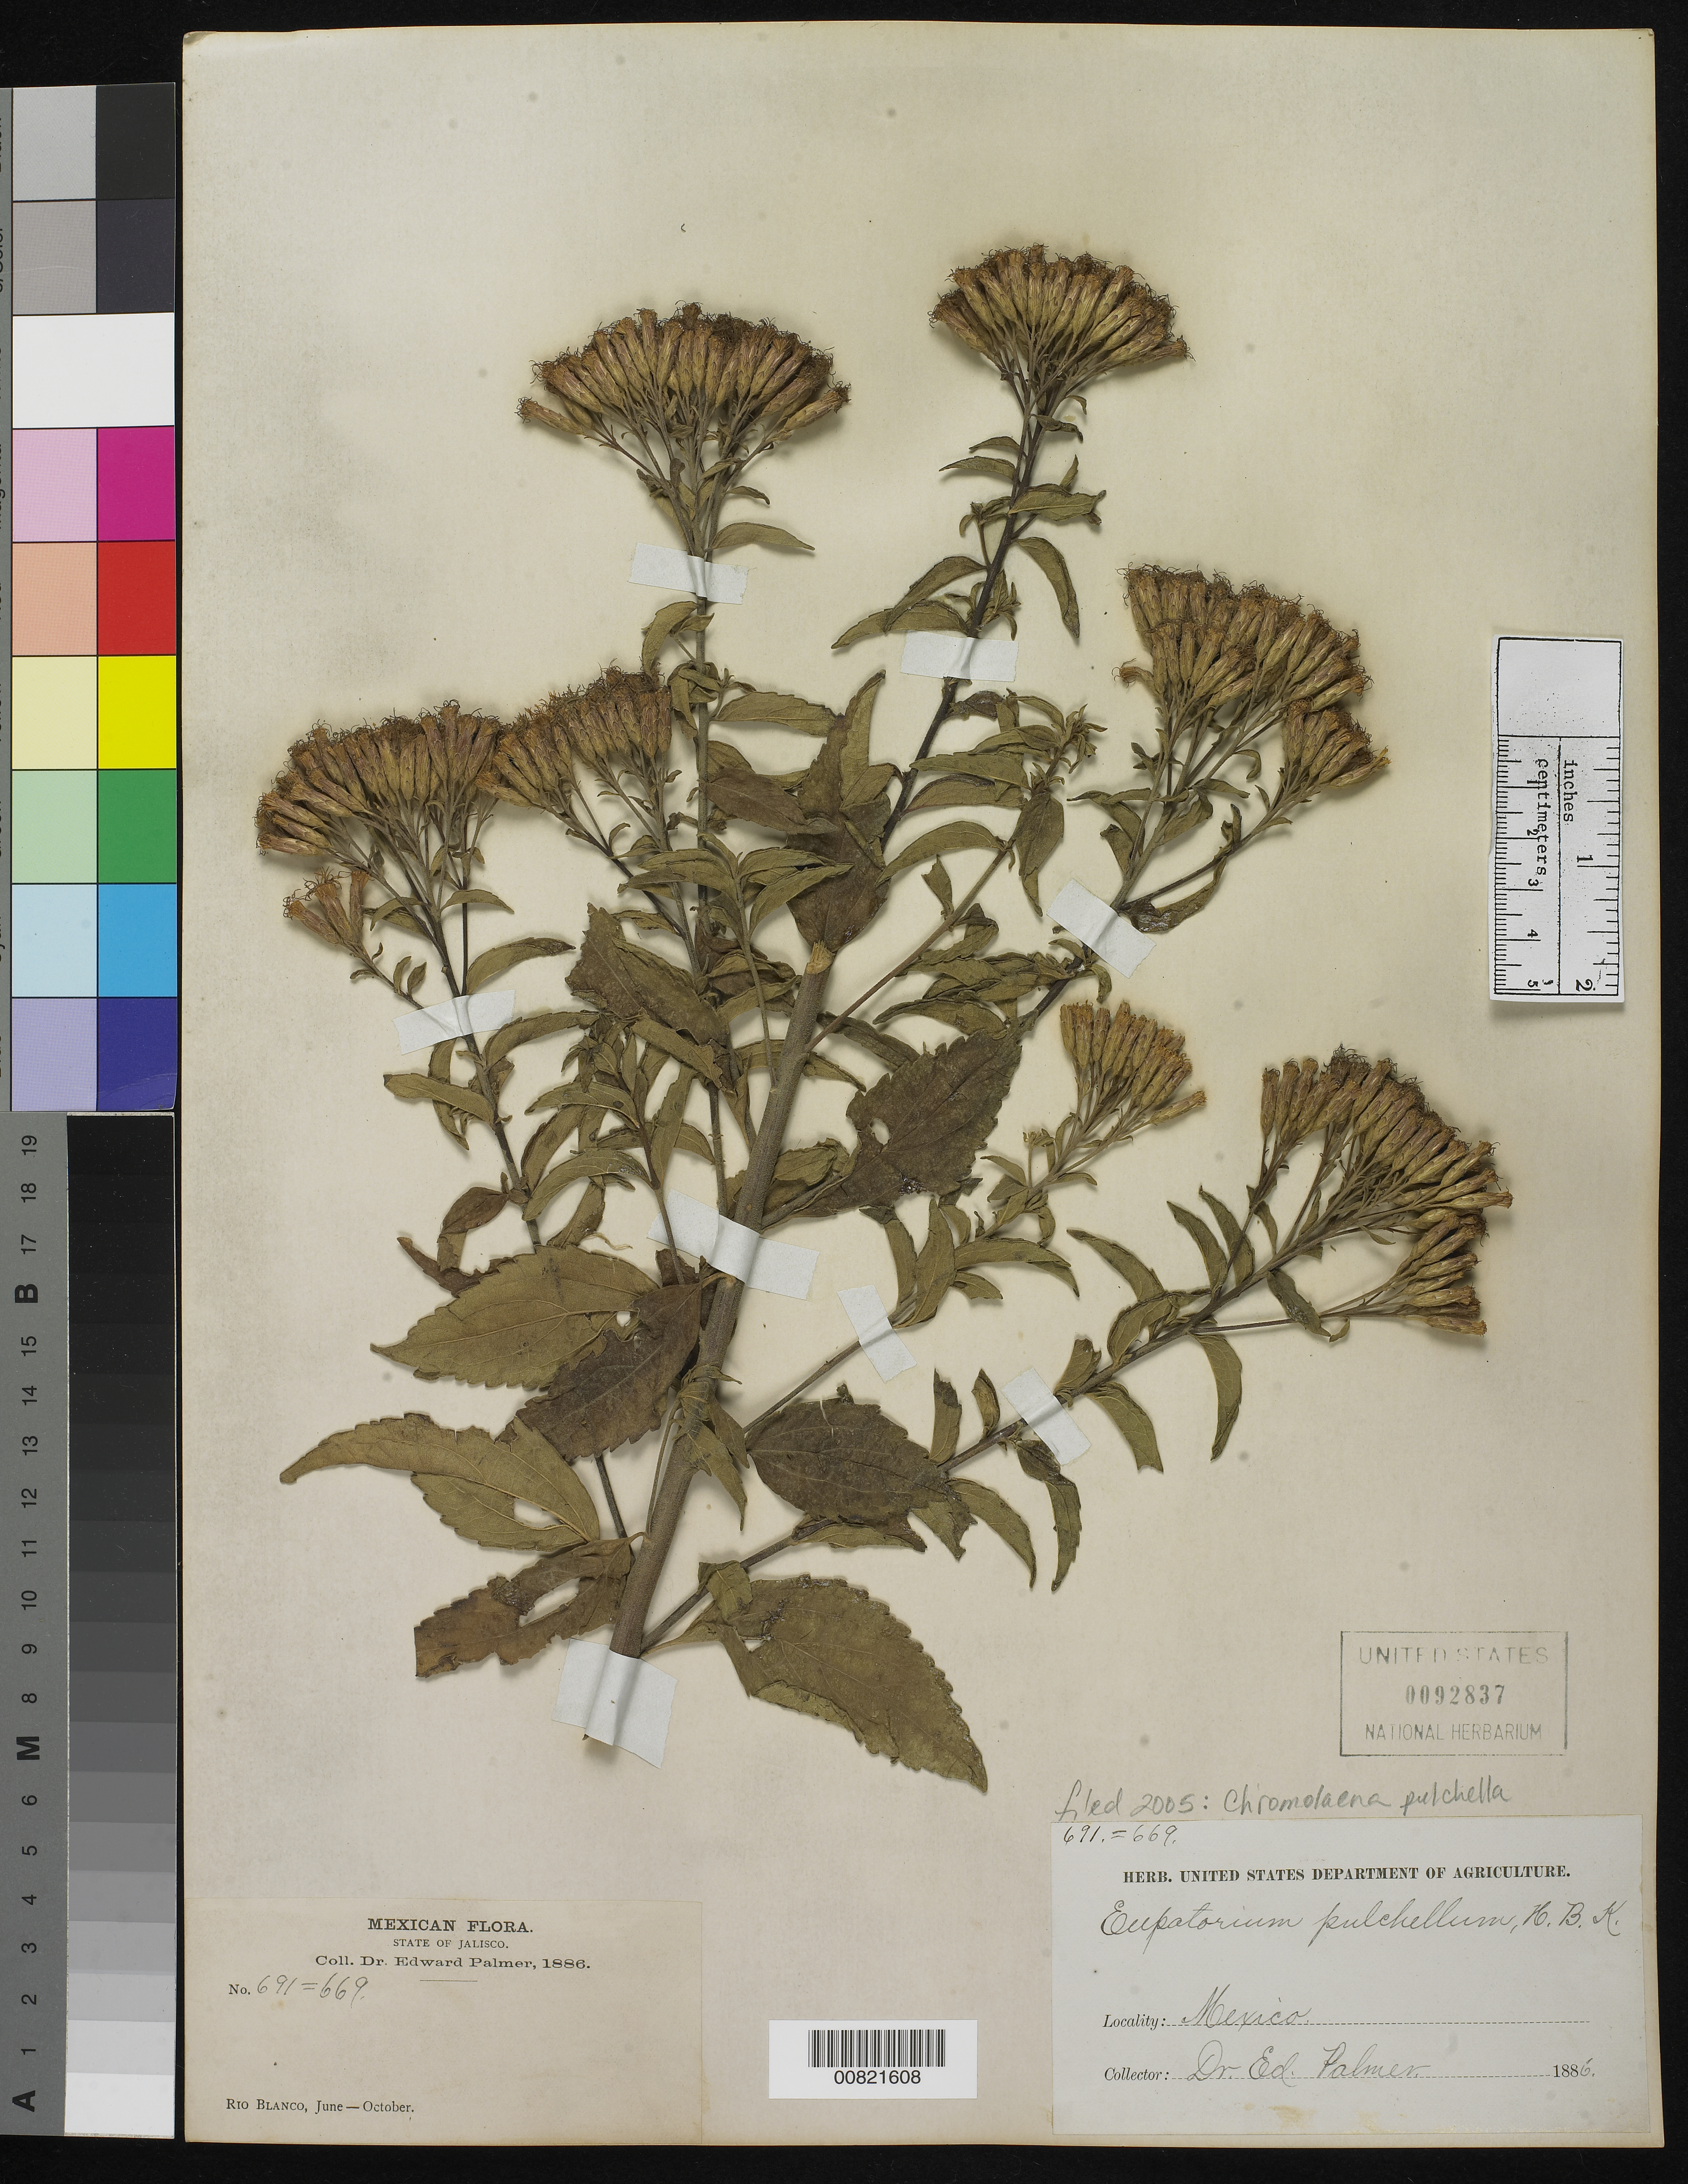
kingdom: Plantae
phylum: Tracheophyta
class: Magnoliopsida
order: Asterales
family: Asteraceae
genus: Chromolaena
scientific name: Chromolaena pulchella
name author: (Kunth) R.M. King & H. Rob.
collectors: E. Palmer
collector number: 691=669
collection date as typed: Jun 1886 to -- Oct 1886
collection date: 1886-06/1886-10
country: Mexico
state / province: Jalisco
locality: Río Blanco, Jalisco.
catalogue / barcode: US 92837